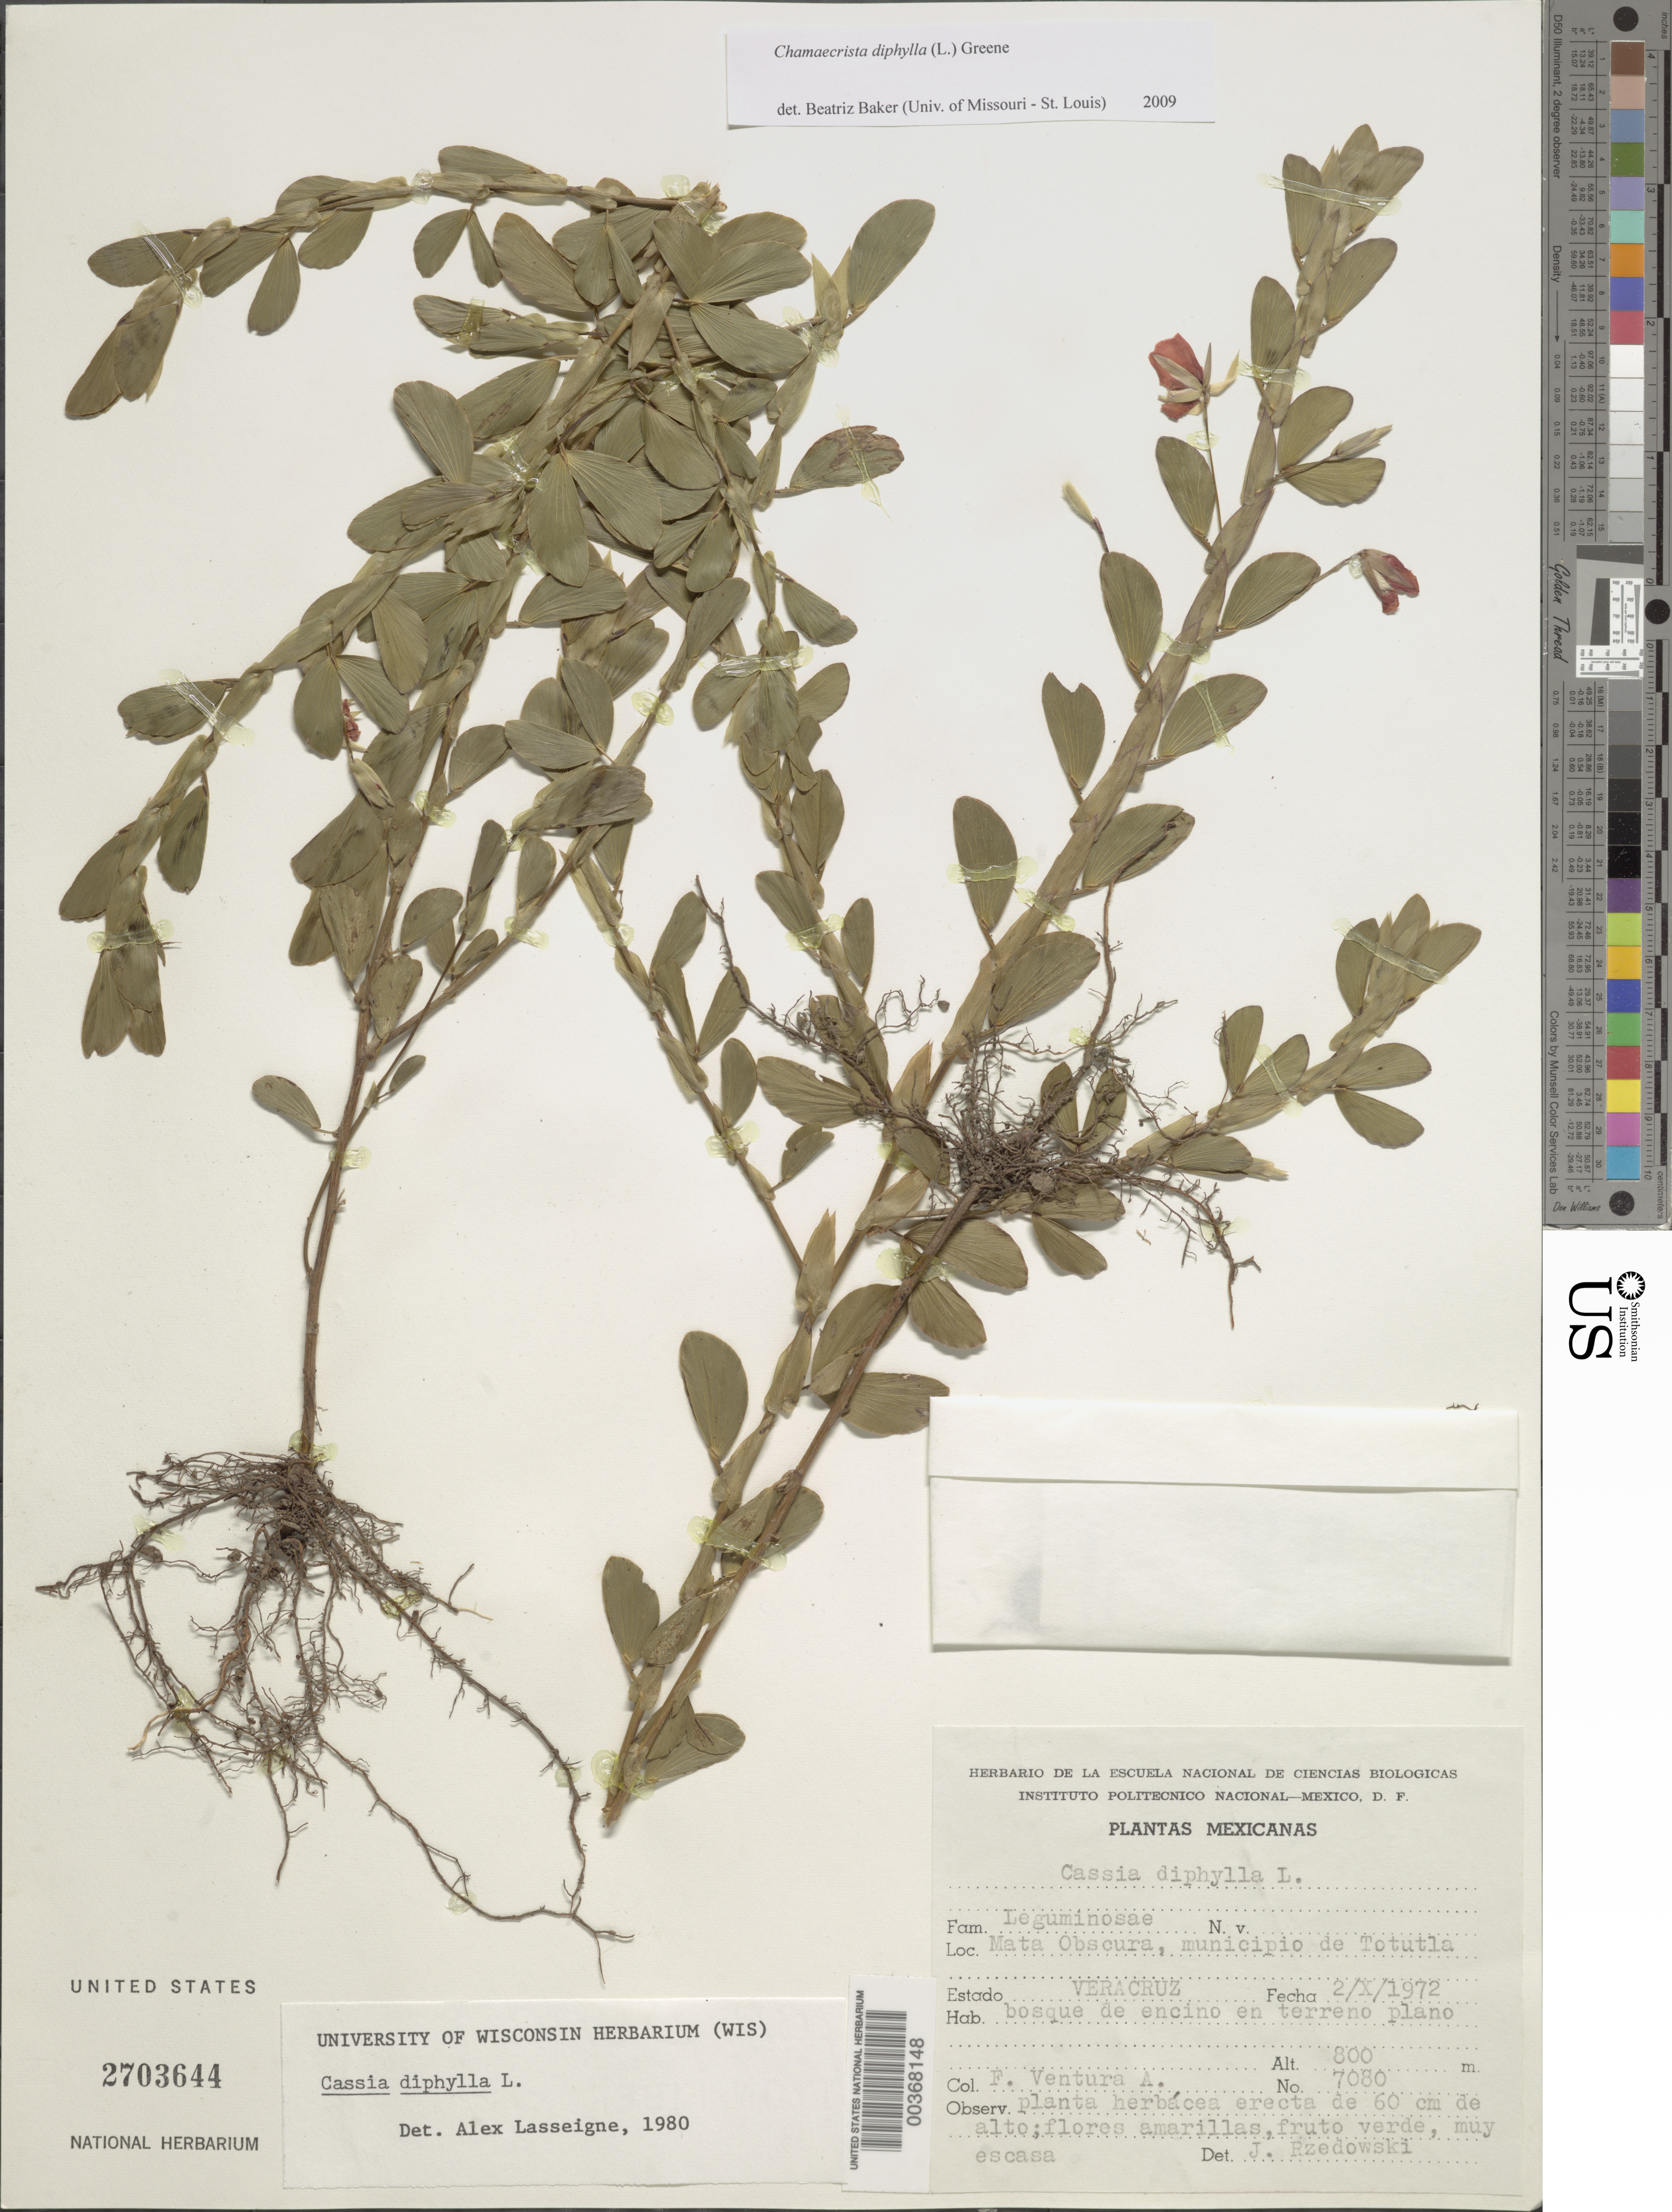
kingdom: Plantae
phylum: Tracheophyta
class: Magnoliopsida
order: Fabales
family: Fabaceae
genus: Chamaecrista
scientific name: Chamaecrista diphylla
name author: (L.) Greene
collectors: F. Ventura A.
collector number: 7080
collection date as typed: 02 Oct 1972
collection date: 1972-10-02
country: Mexico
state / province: Veracruz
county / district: Totutla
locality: Mata obscura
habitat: Bosque de encino en terreno plano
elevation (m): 800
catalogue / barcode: US 2703644